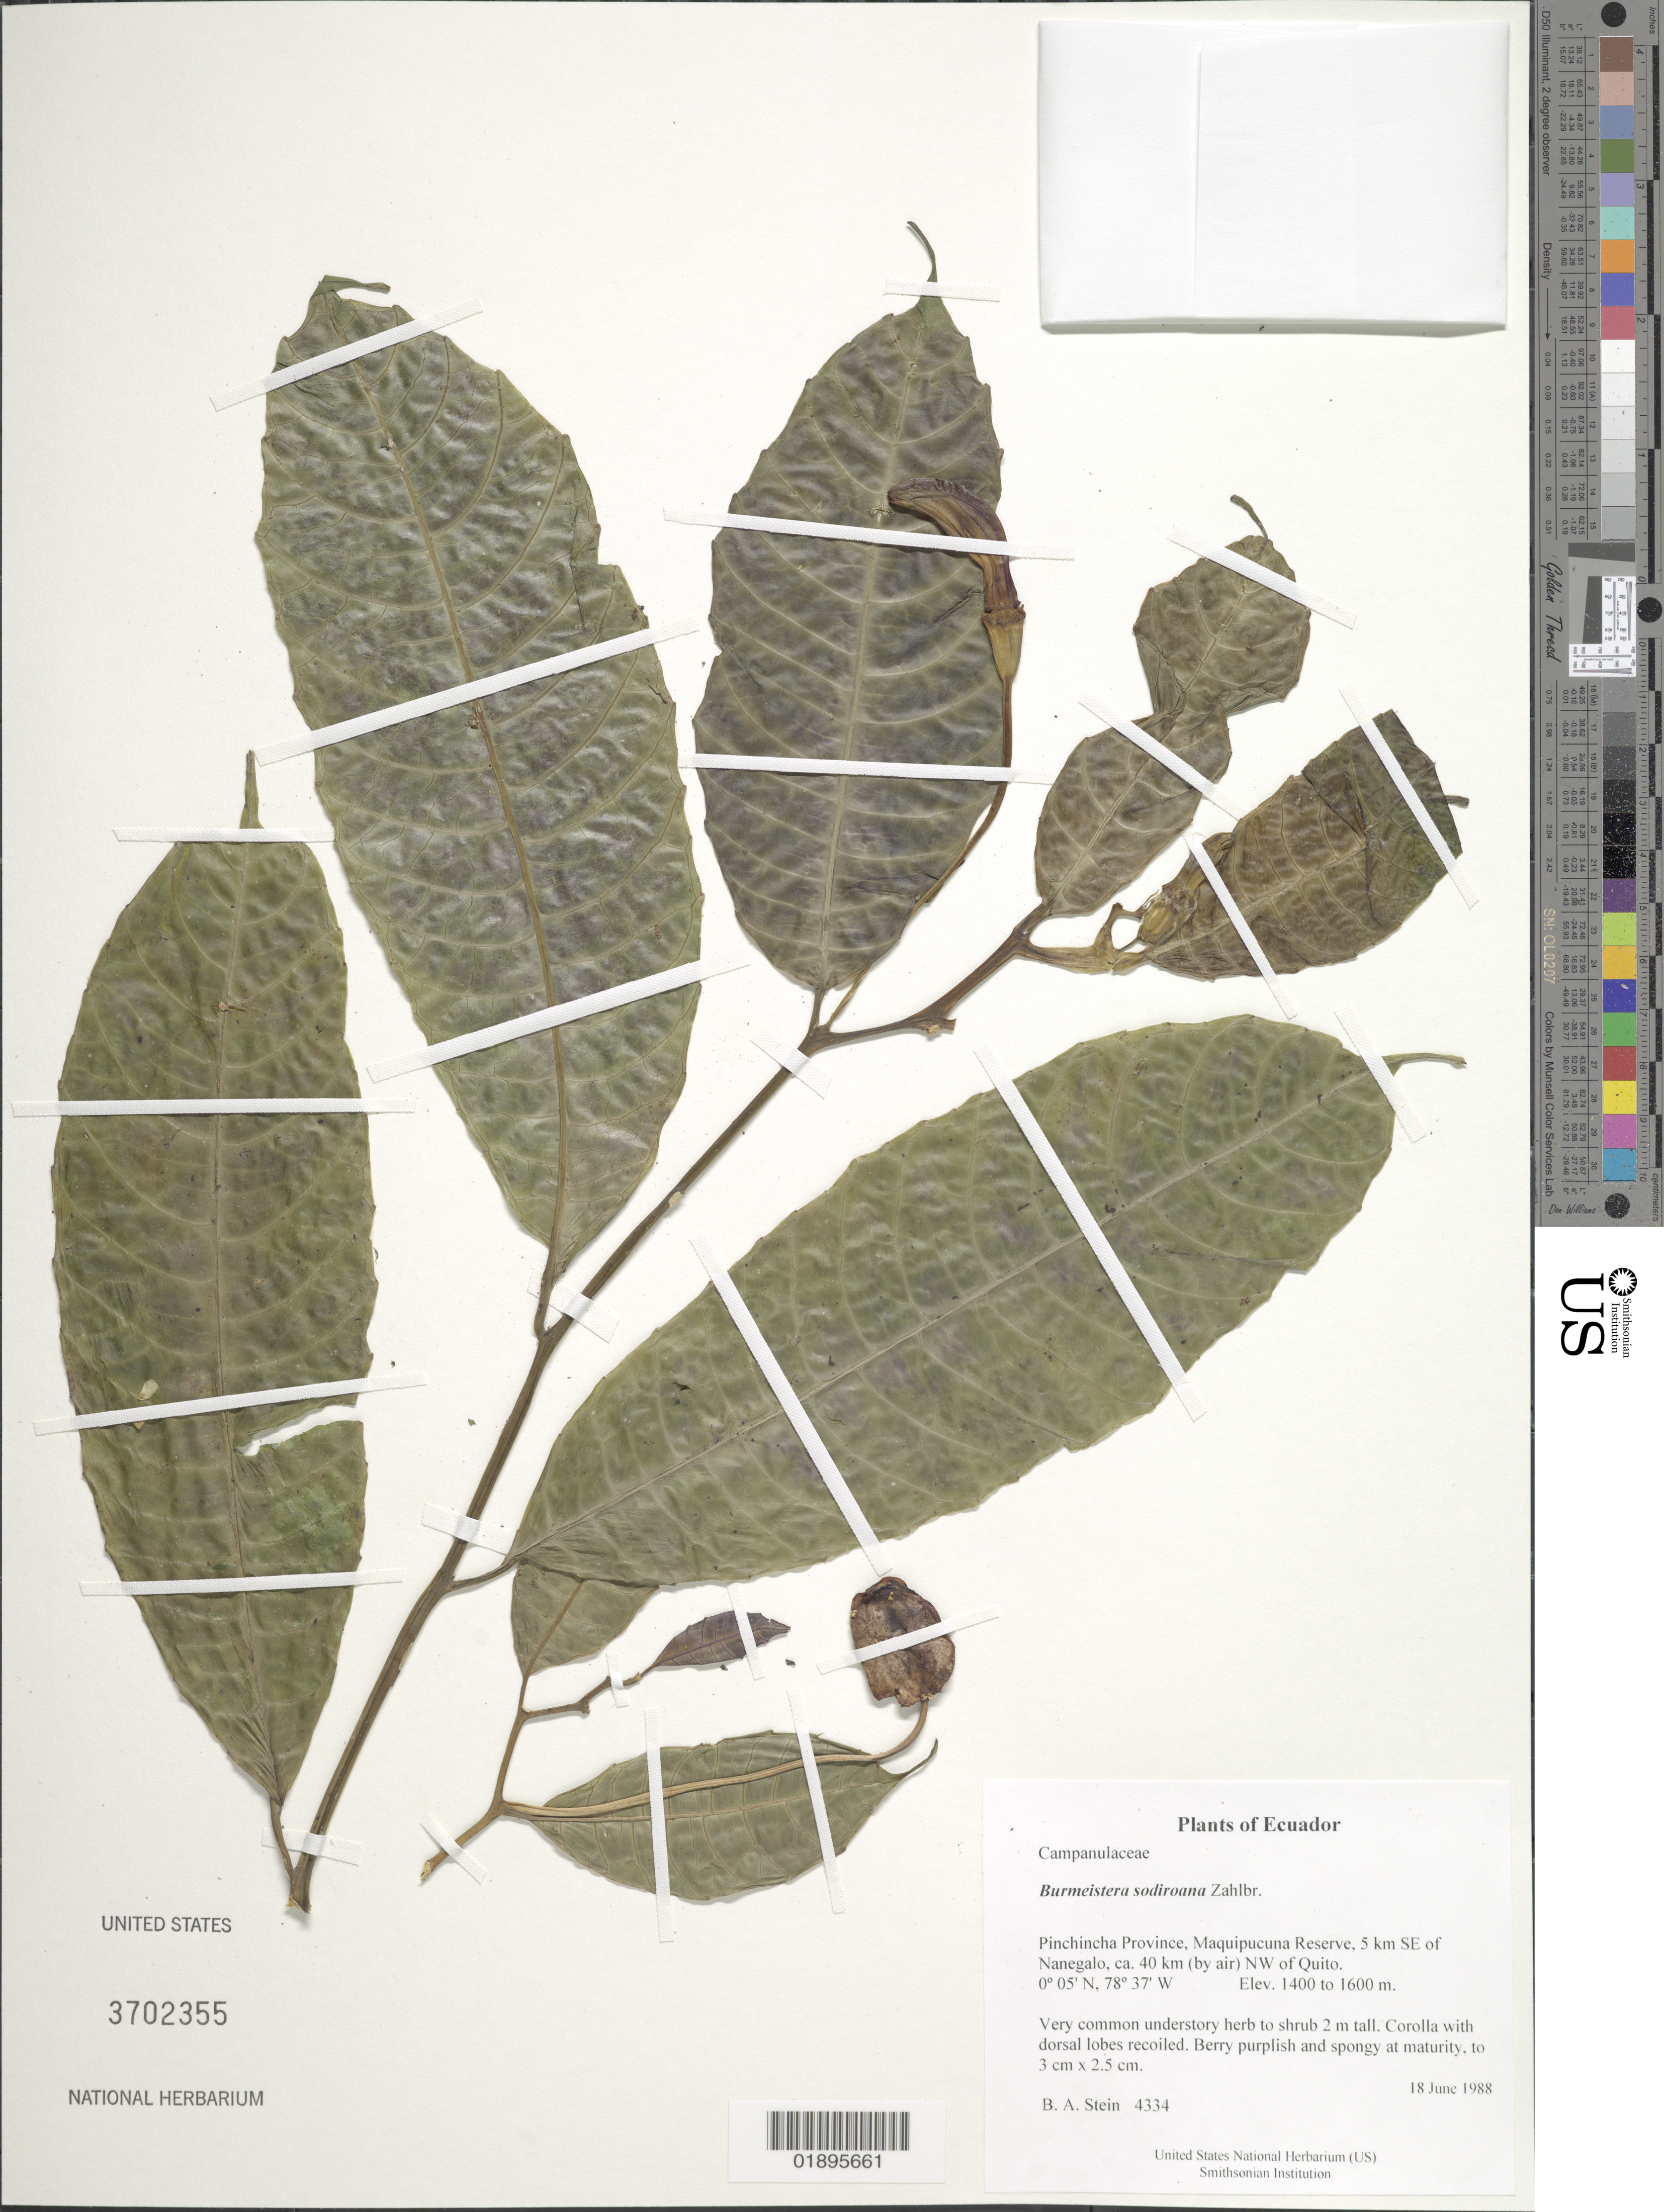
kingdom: Plantae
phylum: Tracheophyta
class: Magnoliopsida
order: Asterales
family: Campanulaceae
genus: Burmeistera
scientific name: Burmeistera sodiroana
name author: Zahlbr.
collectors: B. A. Stein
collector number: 4334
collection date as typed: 18 June 1988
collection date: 1988-06-18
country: Ecuador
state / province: Pichincha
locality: Maquipucuna Reserve, 5 km SE of Nanegalo, ca. 40 km (by air) NW of Quito.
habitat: Understory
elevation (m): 1400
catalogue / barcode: US 3702355